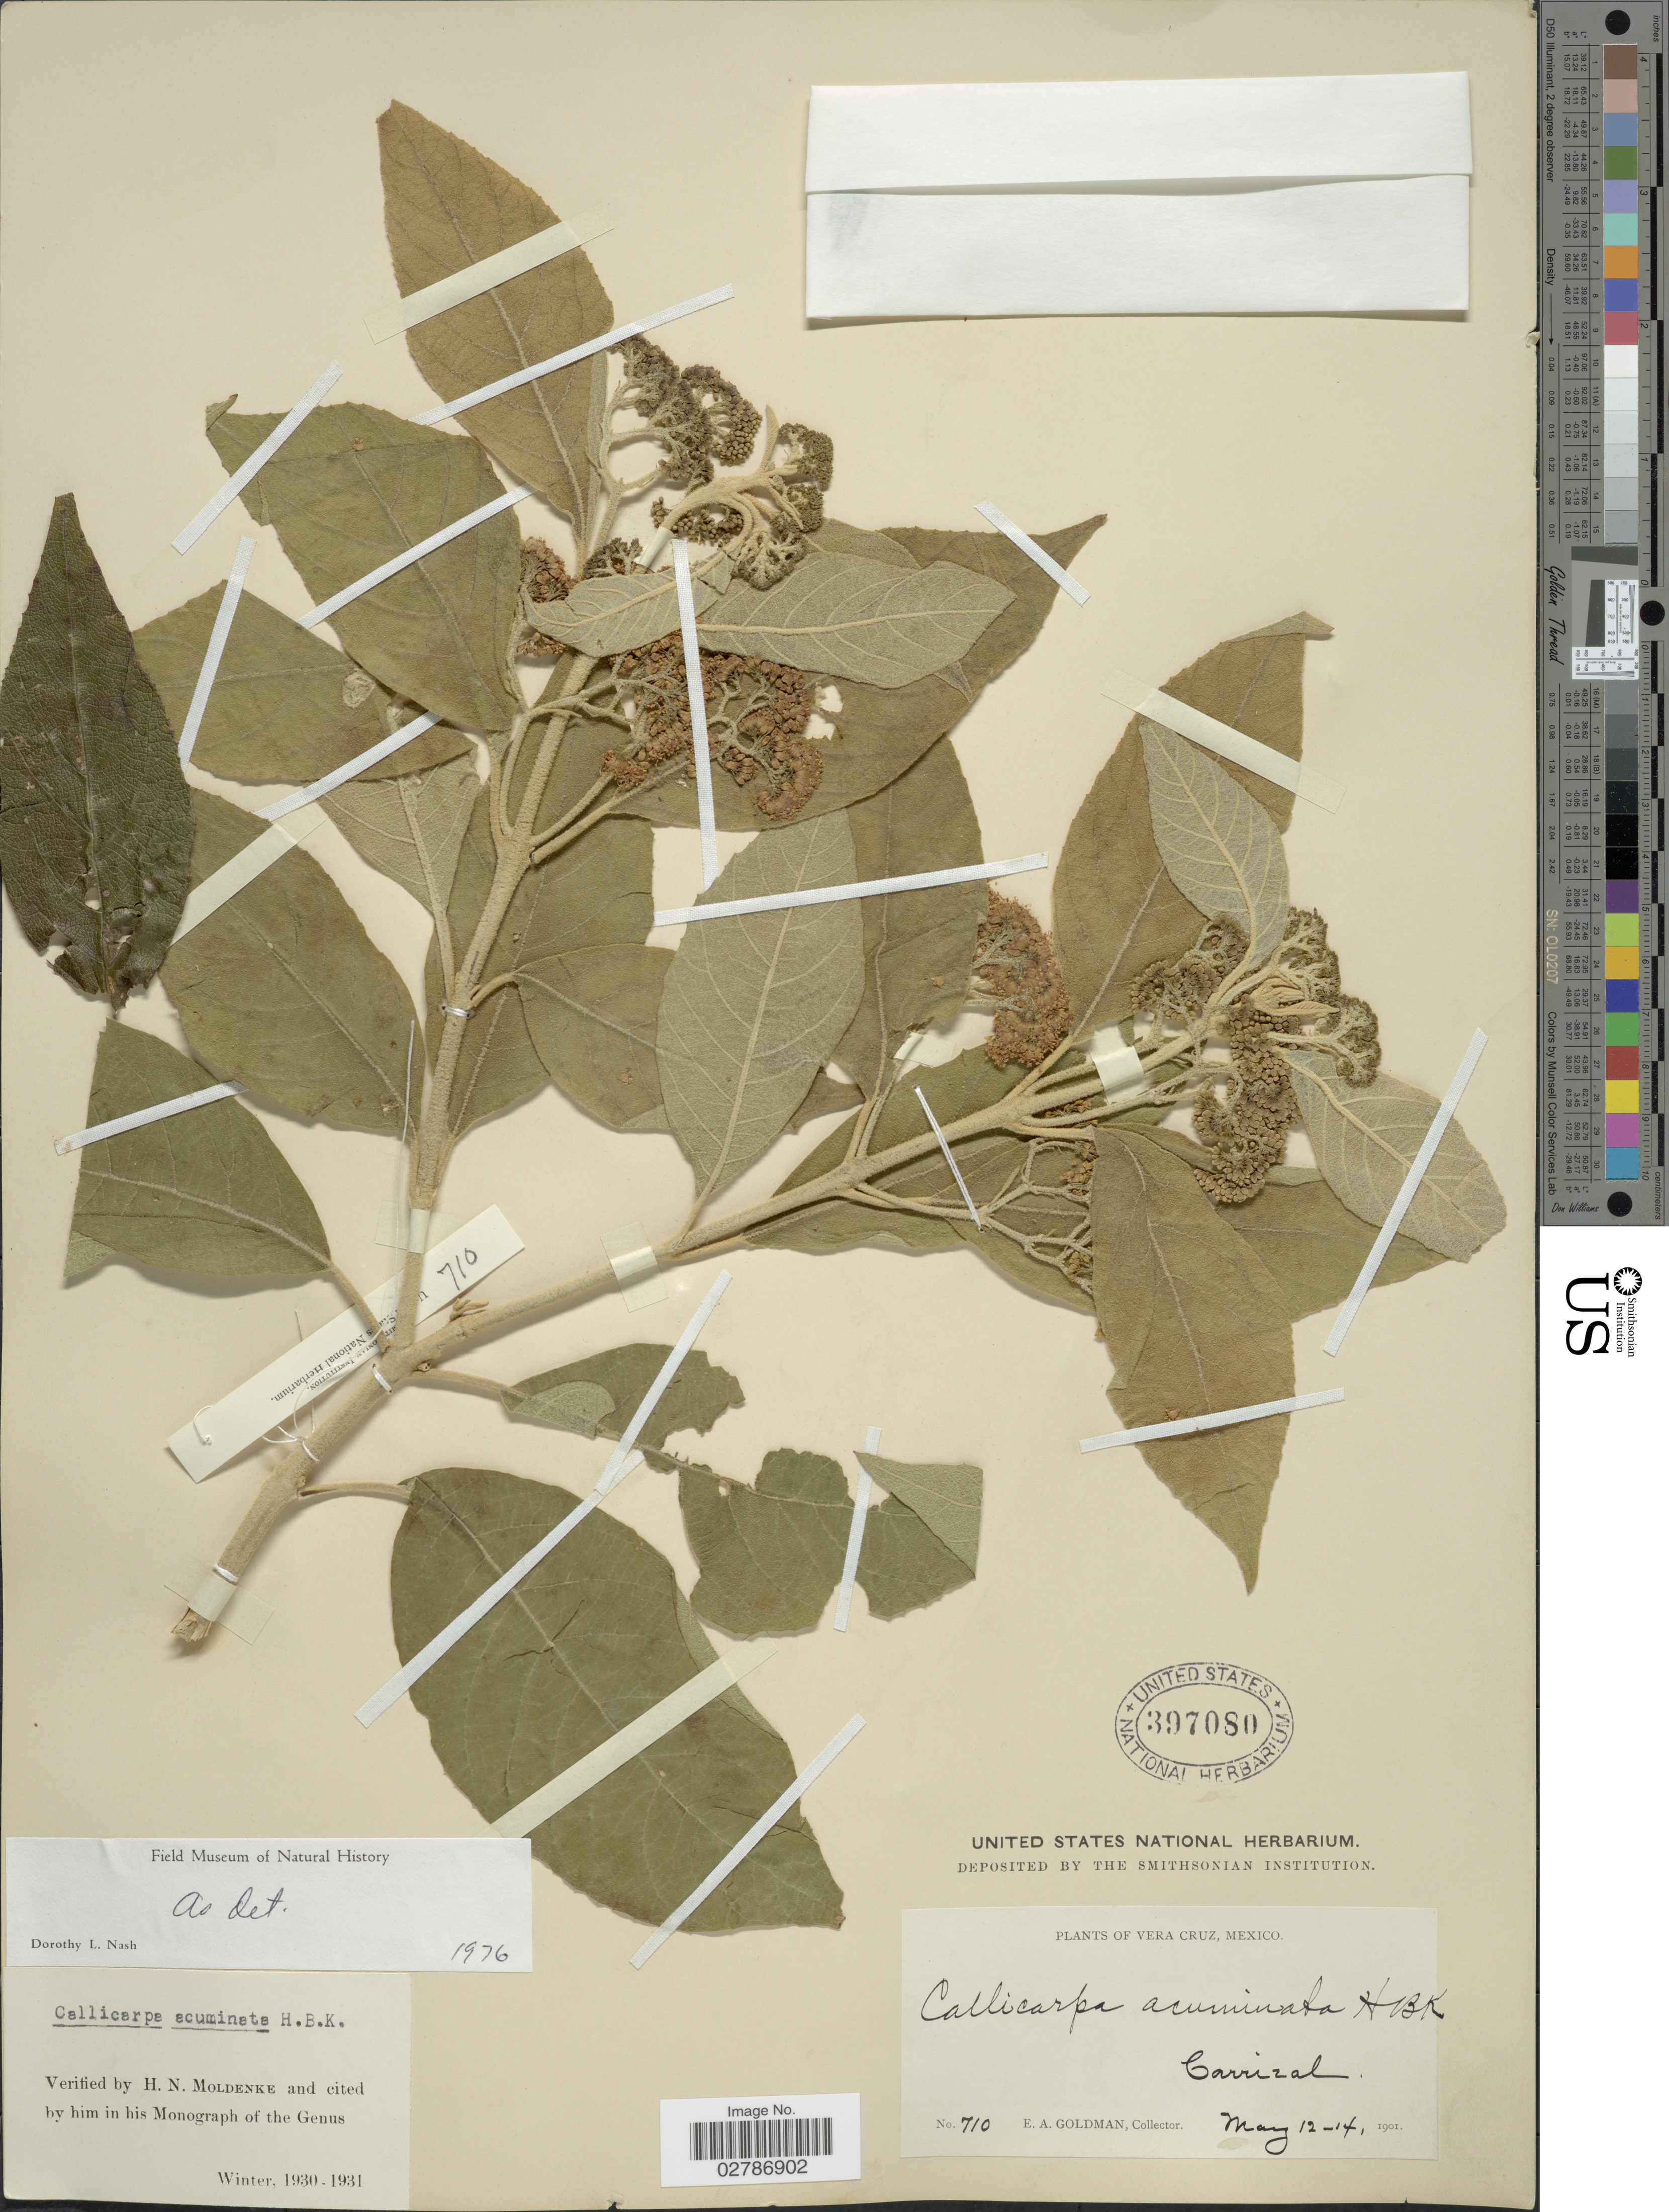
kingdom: Plantae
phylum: Tracheophyta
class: Magnoliopsida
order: Lamiales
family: Lamiaceae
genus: Callicarpa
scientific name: Callicarpa acuminata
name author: Kunth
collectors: E. A. Goldman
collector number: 710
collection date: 1901-05-12/1901-05-14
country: Mexico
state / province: Veracruz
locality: Vera Cruz. Carrizal.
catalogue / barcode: US 397080